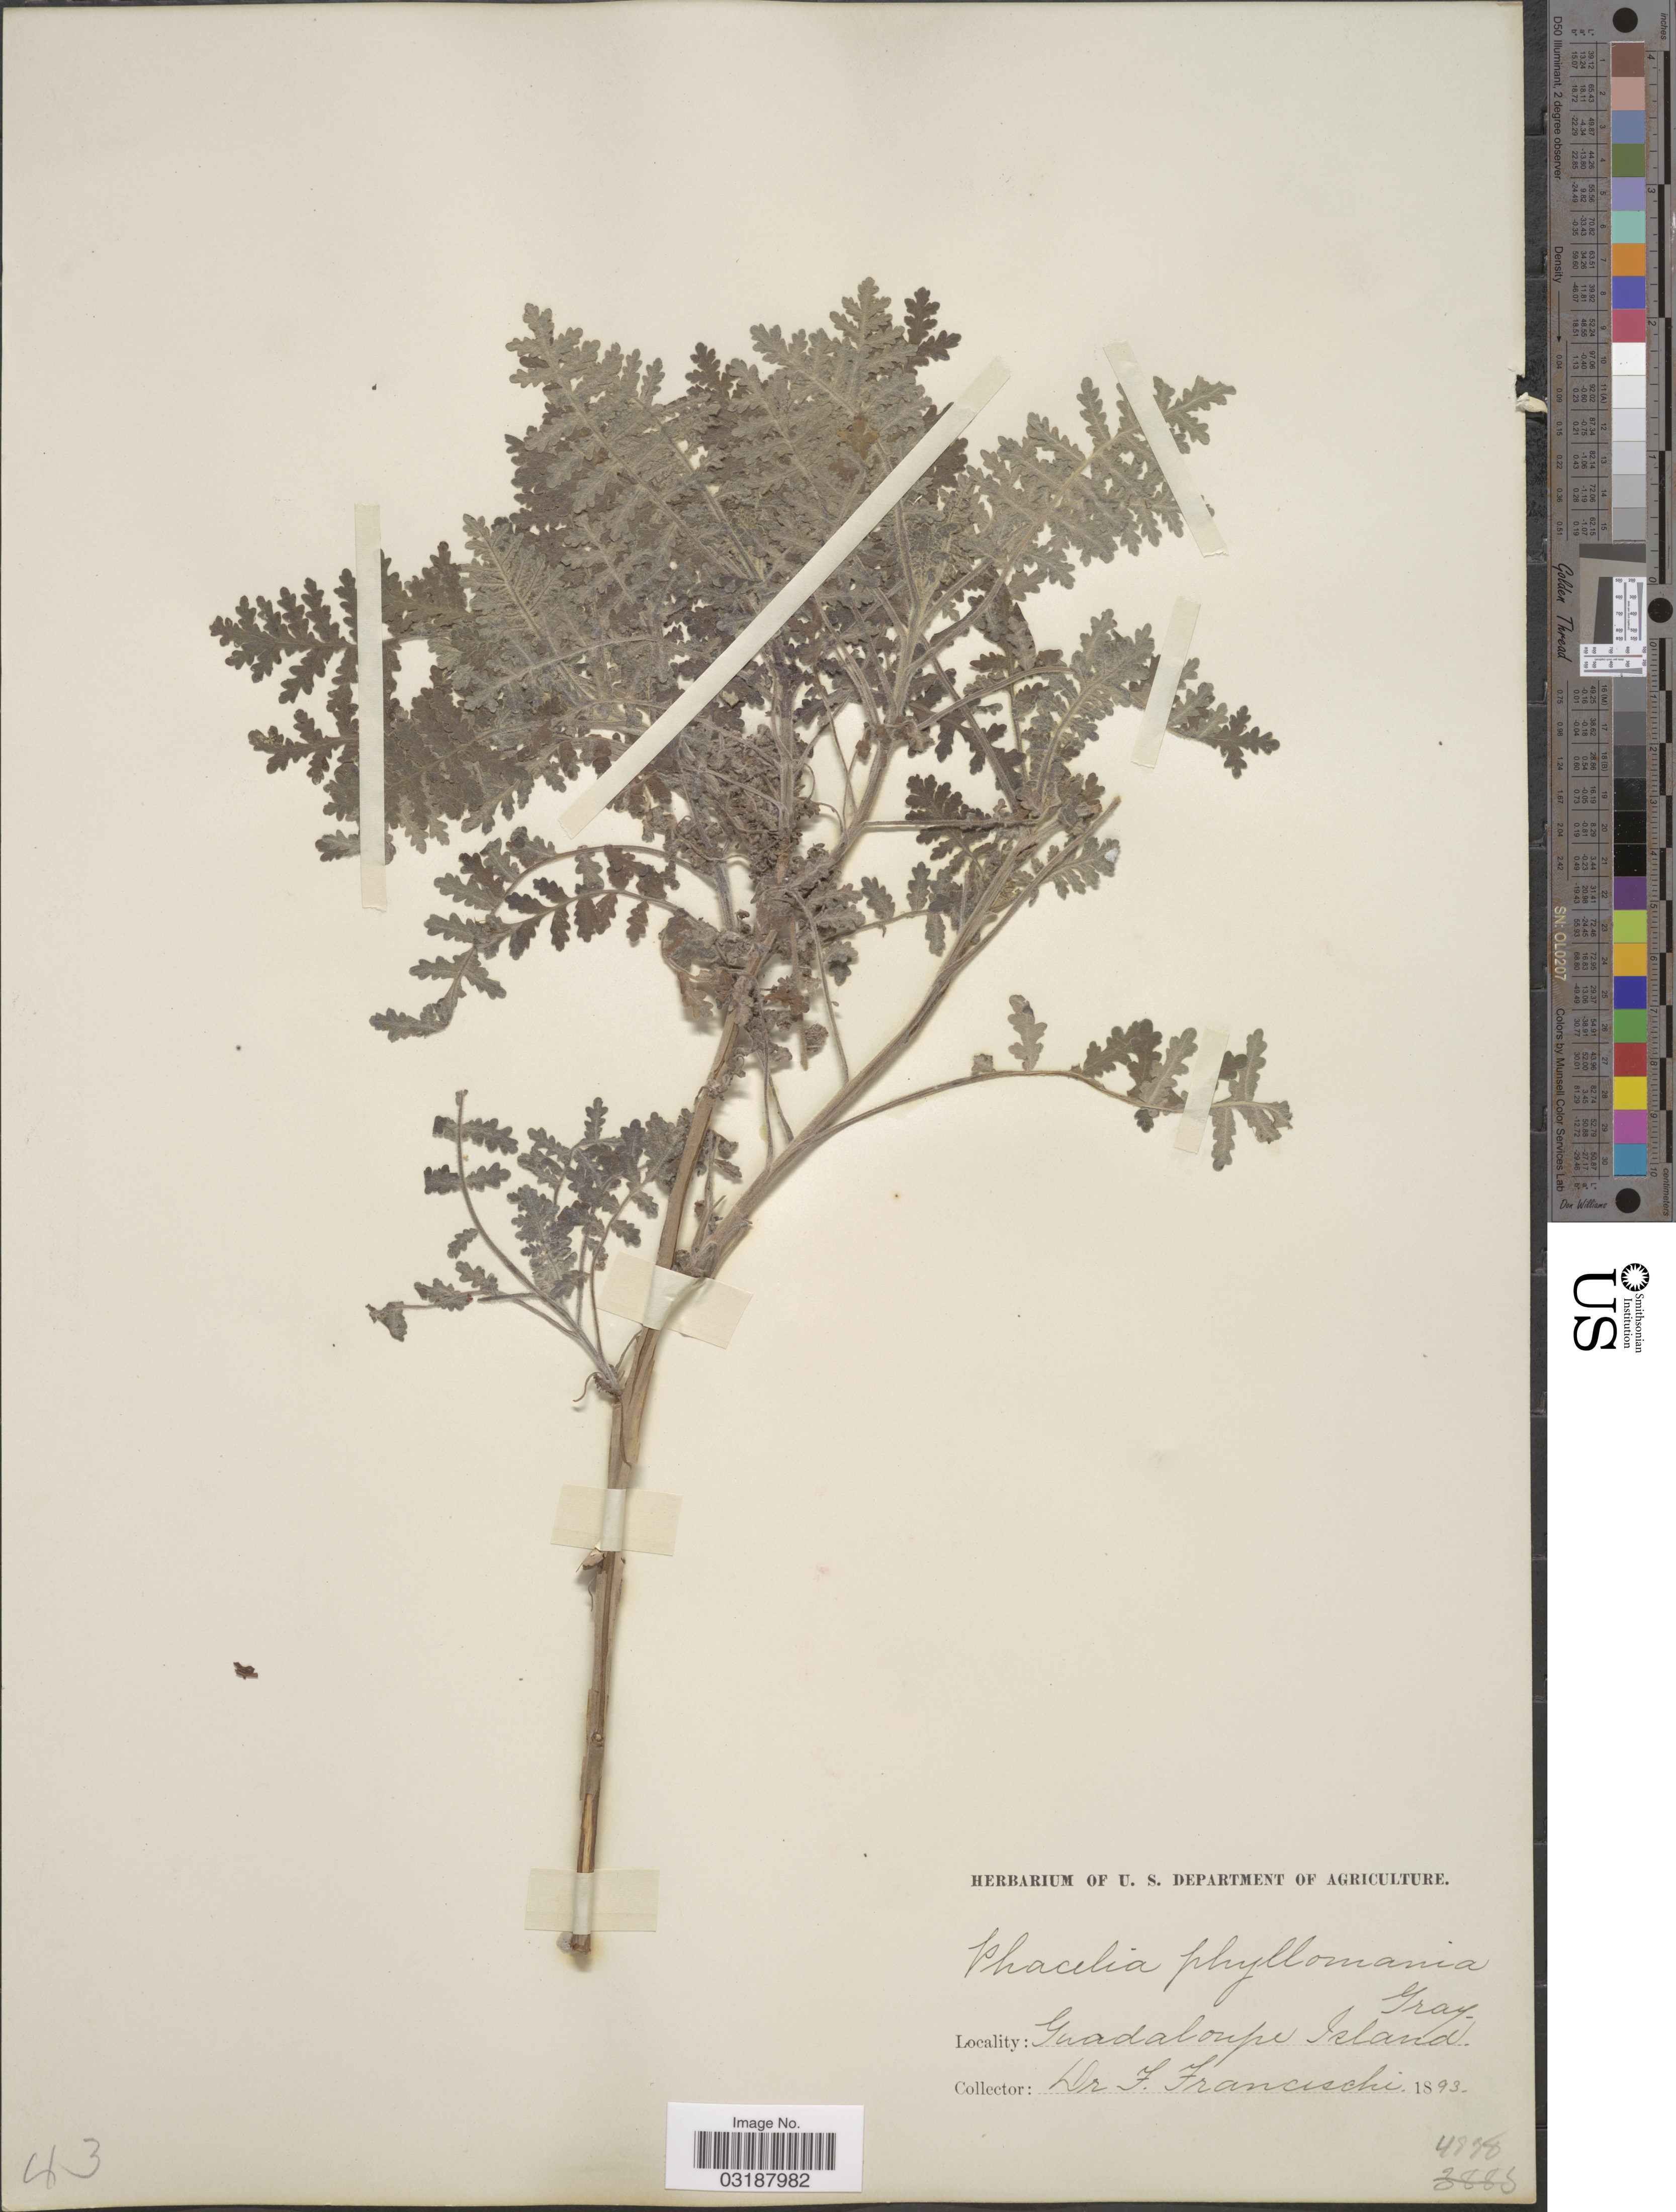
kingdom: Plantae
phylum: Tracheophyta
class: Magnoliopsida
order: Boraginales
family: Hydrophyllaceae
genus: Phacelia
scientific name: Phacelia phyllomanica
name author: A. Gray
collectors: F. Franceschi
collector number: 4838*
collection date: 1893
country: Mexico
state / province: Baja California Norte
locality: Guadalupe Island.